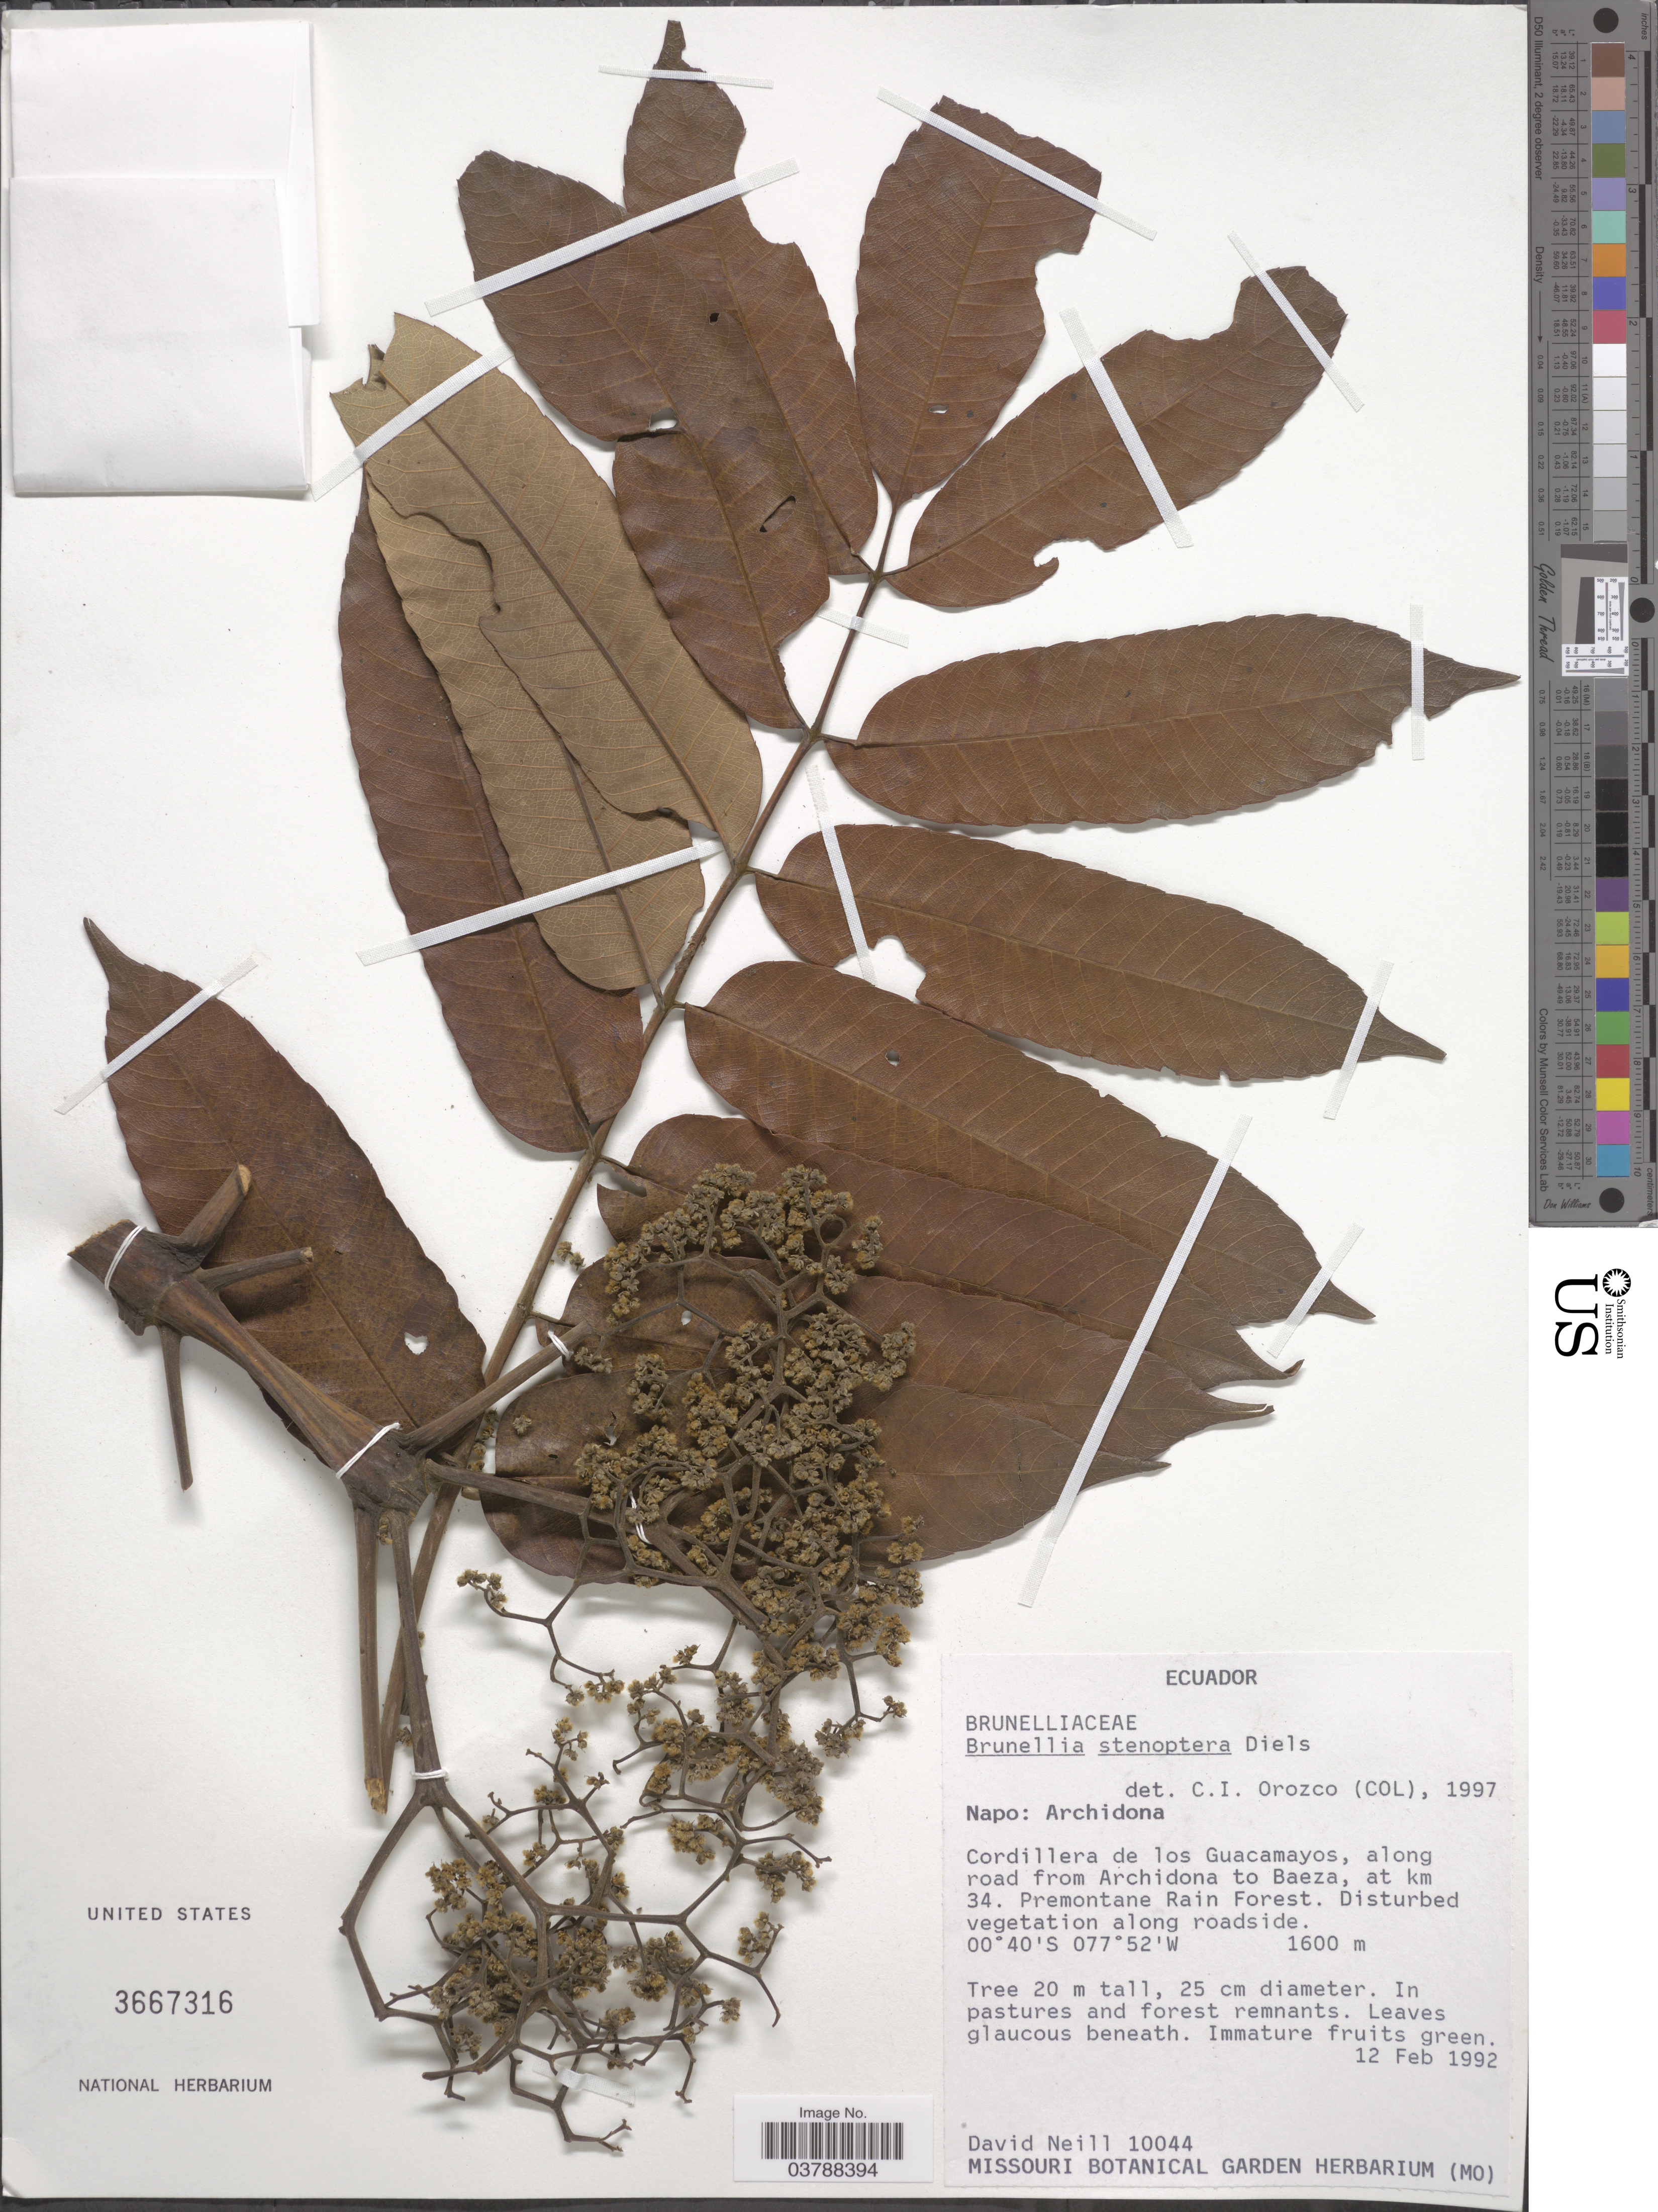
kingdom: Plantae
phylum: Tracheophyta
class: Magnoliopsida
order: Oxalidales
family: Brunelliaceae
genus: Brunellia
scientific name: Brunellia stenoptera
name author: Diels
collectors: D. Neill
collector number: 10044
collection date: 1992-02-12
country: Ecuador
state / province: Napo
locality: Archidona. Cordillera de los Guacamayos, along road from Archidona to Baeza, at km 34. Premontane Rain Forest.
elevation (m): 1600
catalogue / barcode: US 3667316